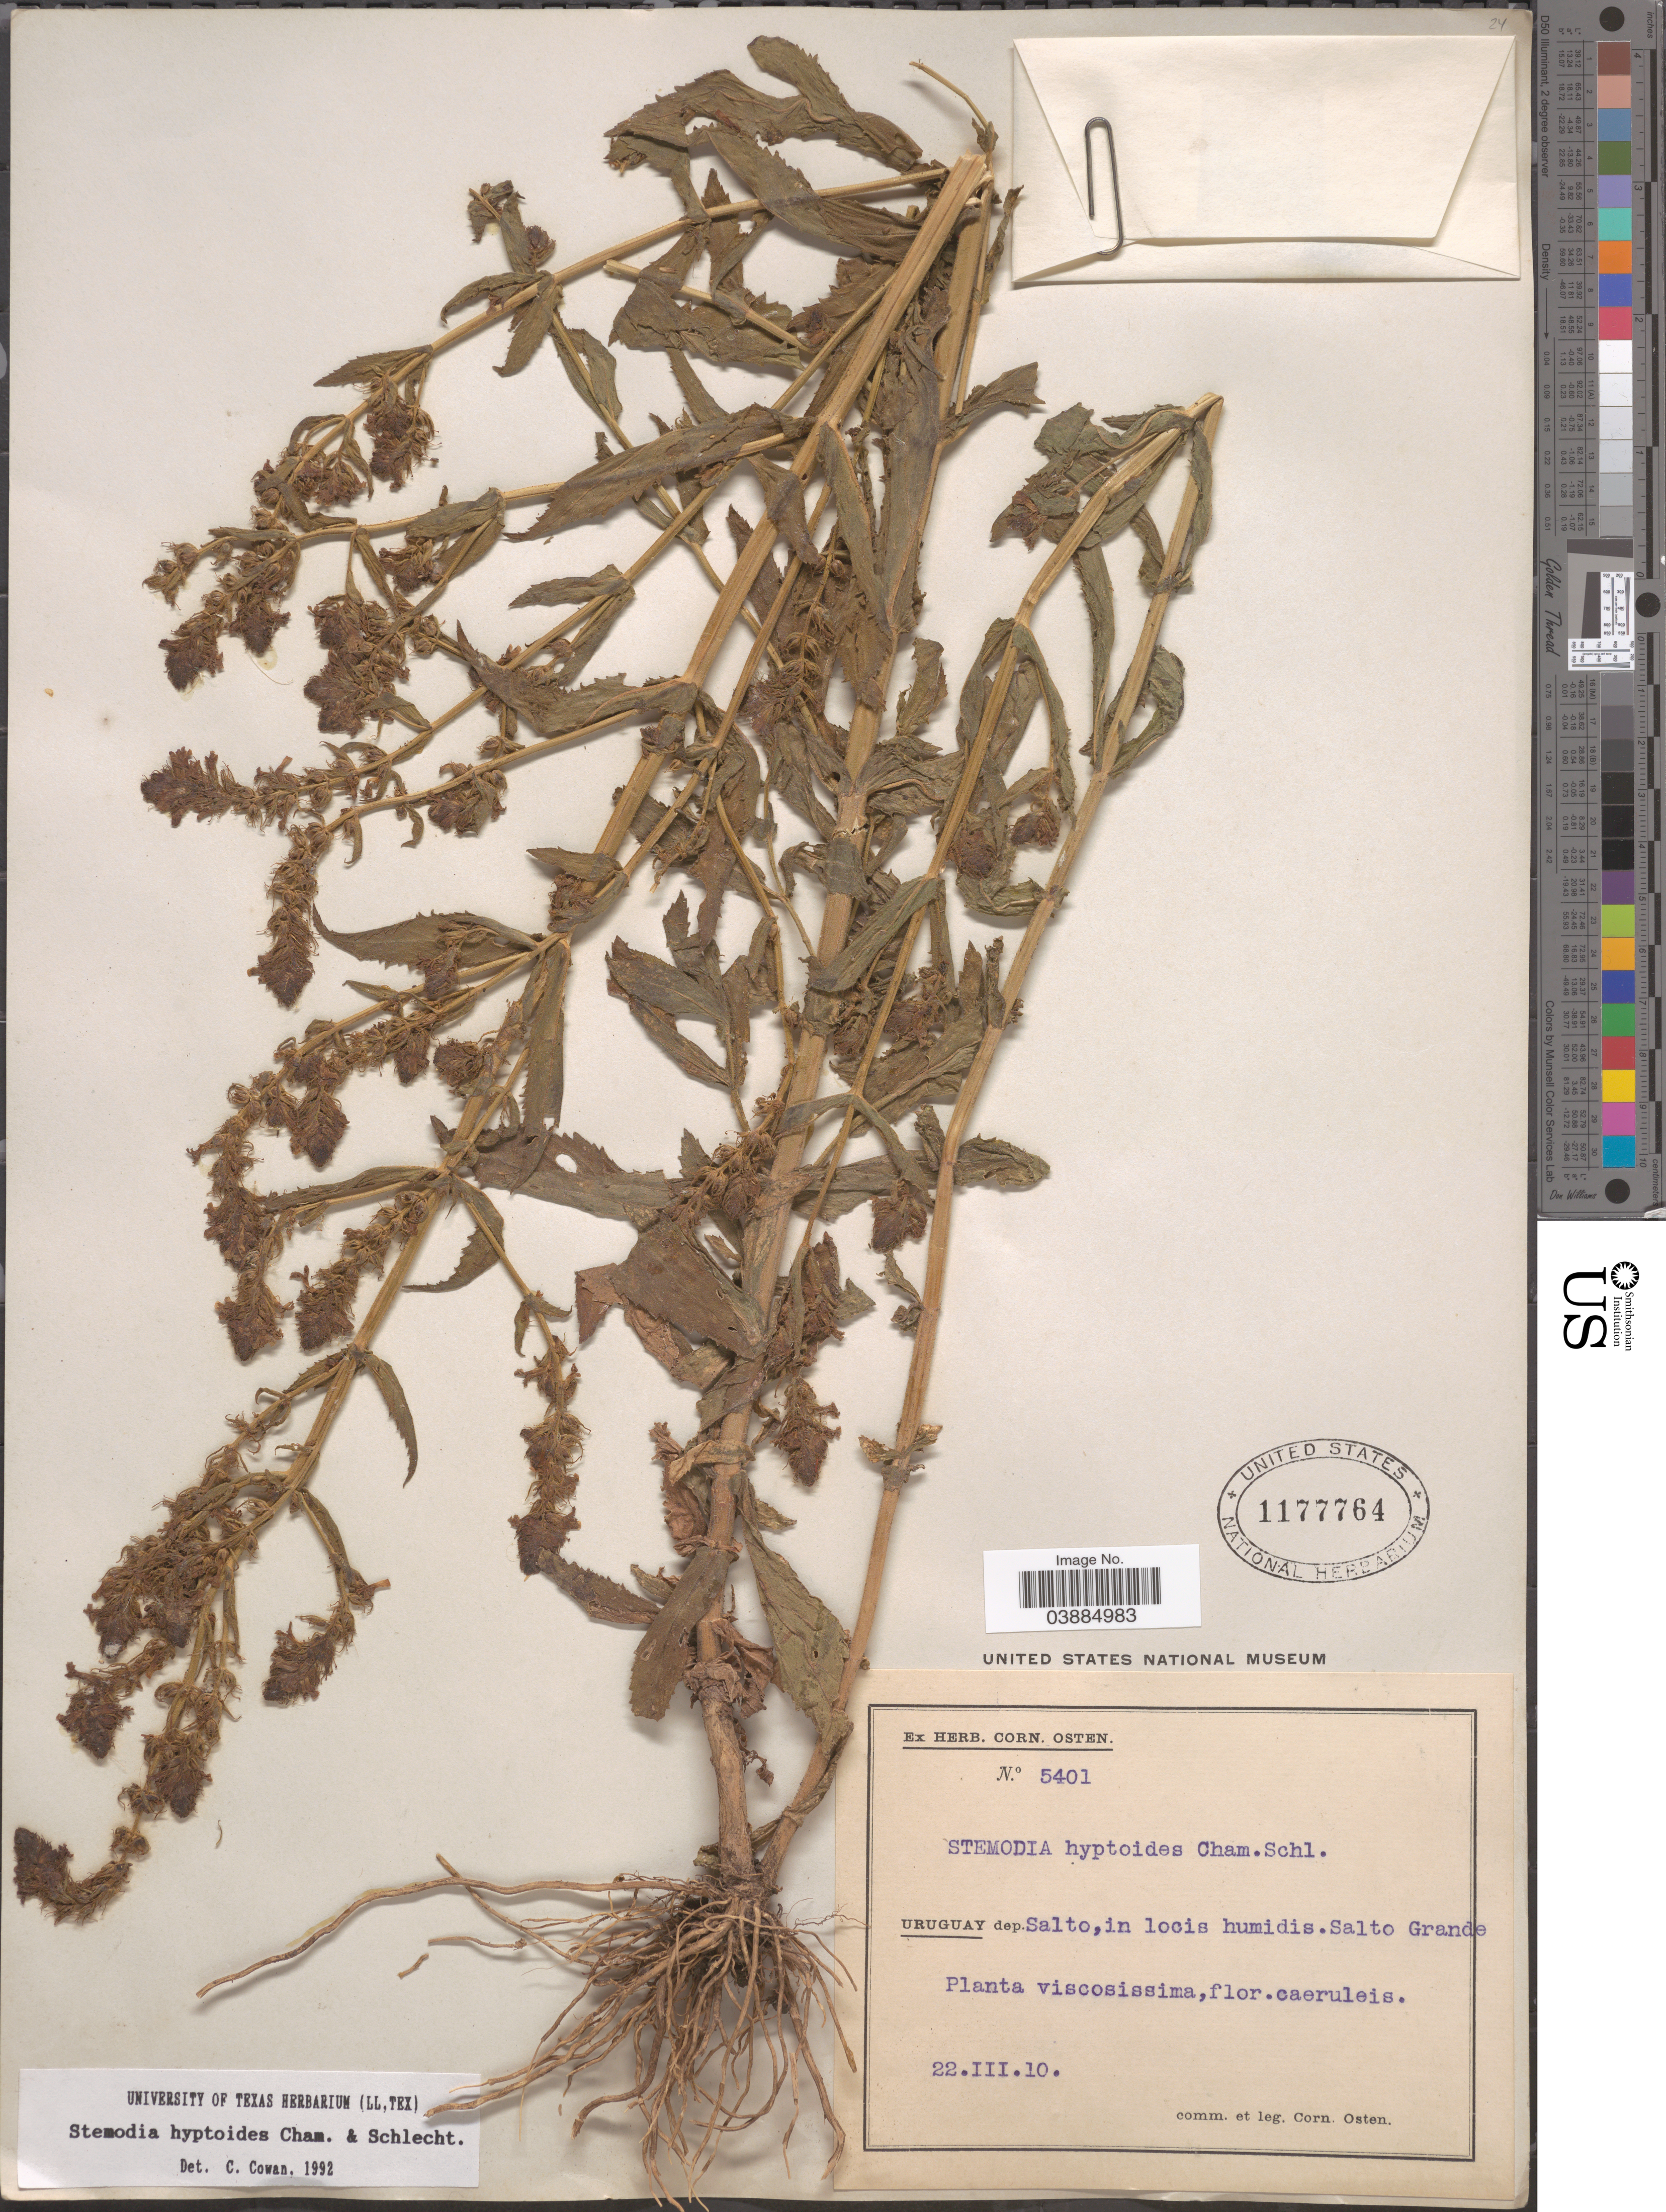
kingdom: Plantae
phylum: Tracheophyta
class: Magnoliopsida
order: Lamiales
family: Plantaginaceae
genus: Stemodia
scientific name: Stemodia hyptoides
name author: Cham. & Schltdl.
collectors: C. Osten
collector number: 5401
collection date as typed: Transcribed d/m/y: 22/3/10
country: Uruguay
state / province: Salto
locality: Dep. Salto. Salto Grande.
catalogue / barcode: US 1177764